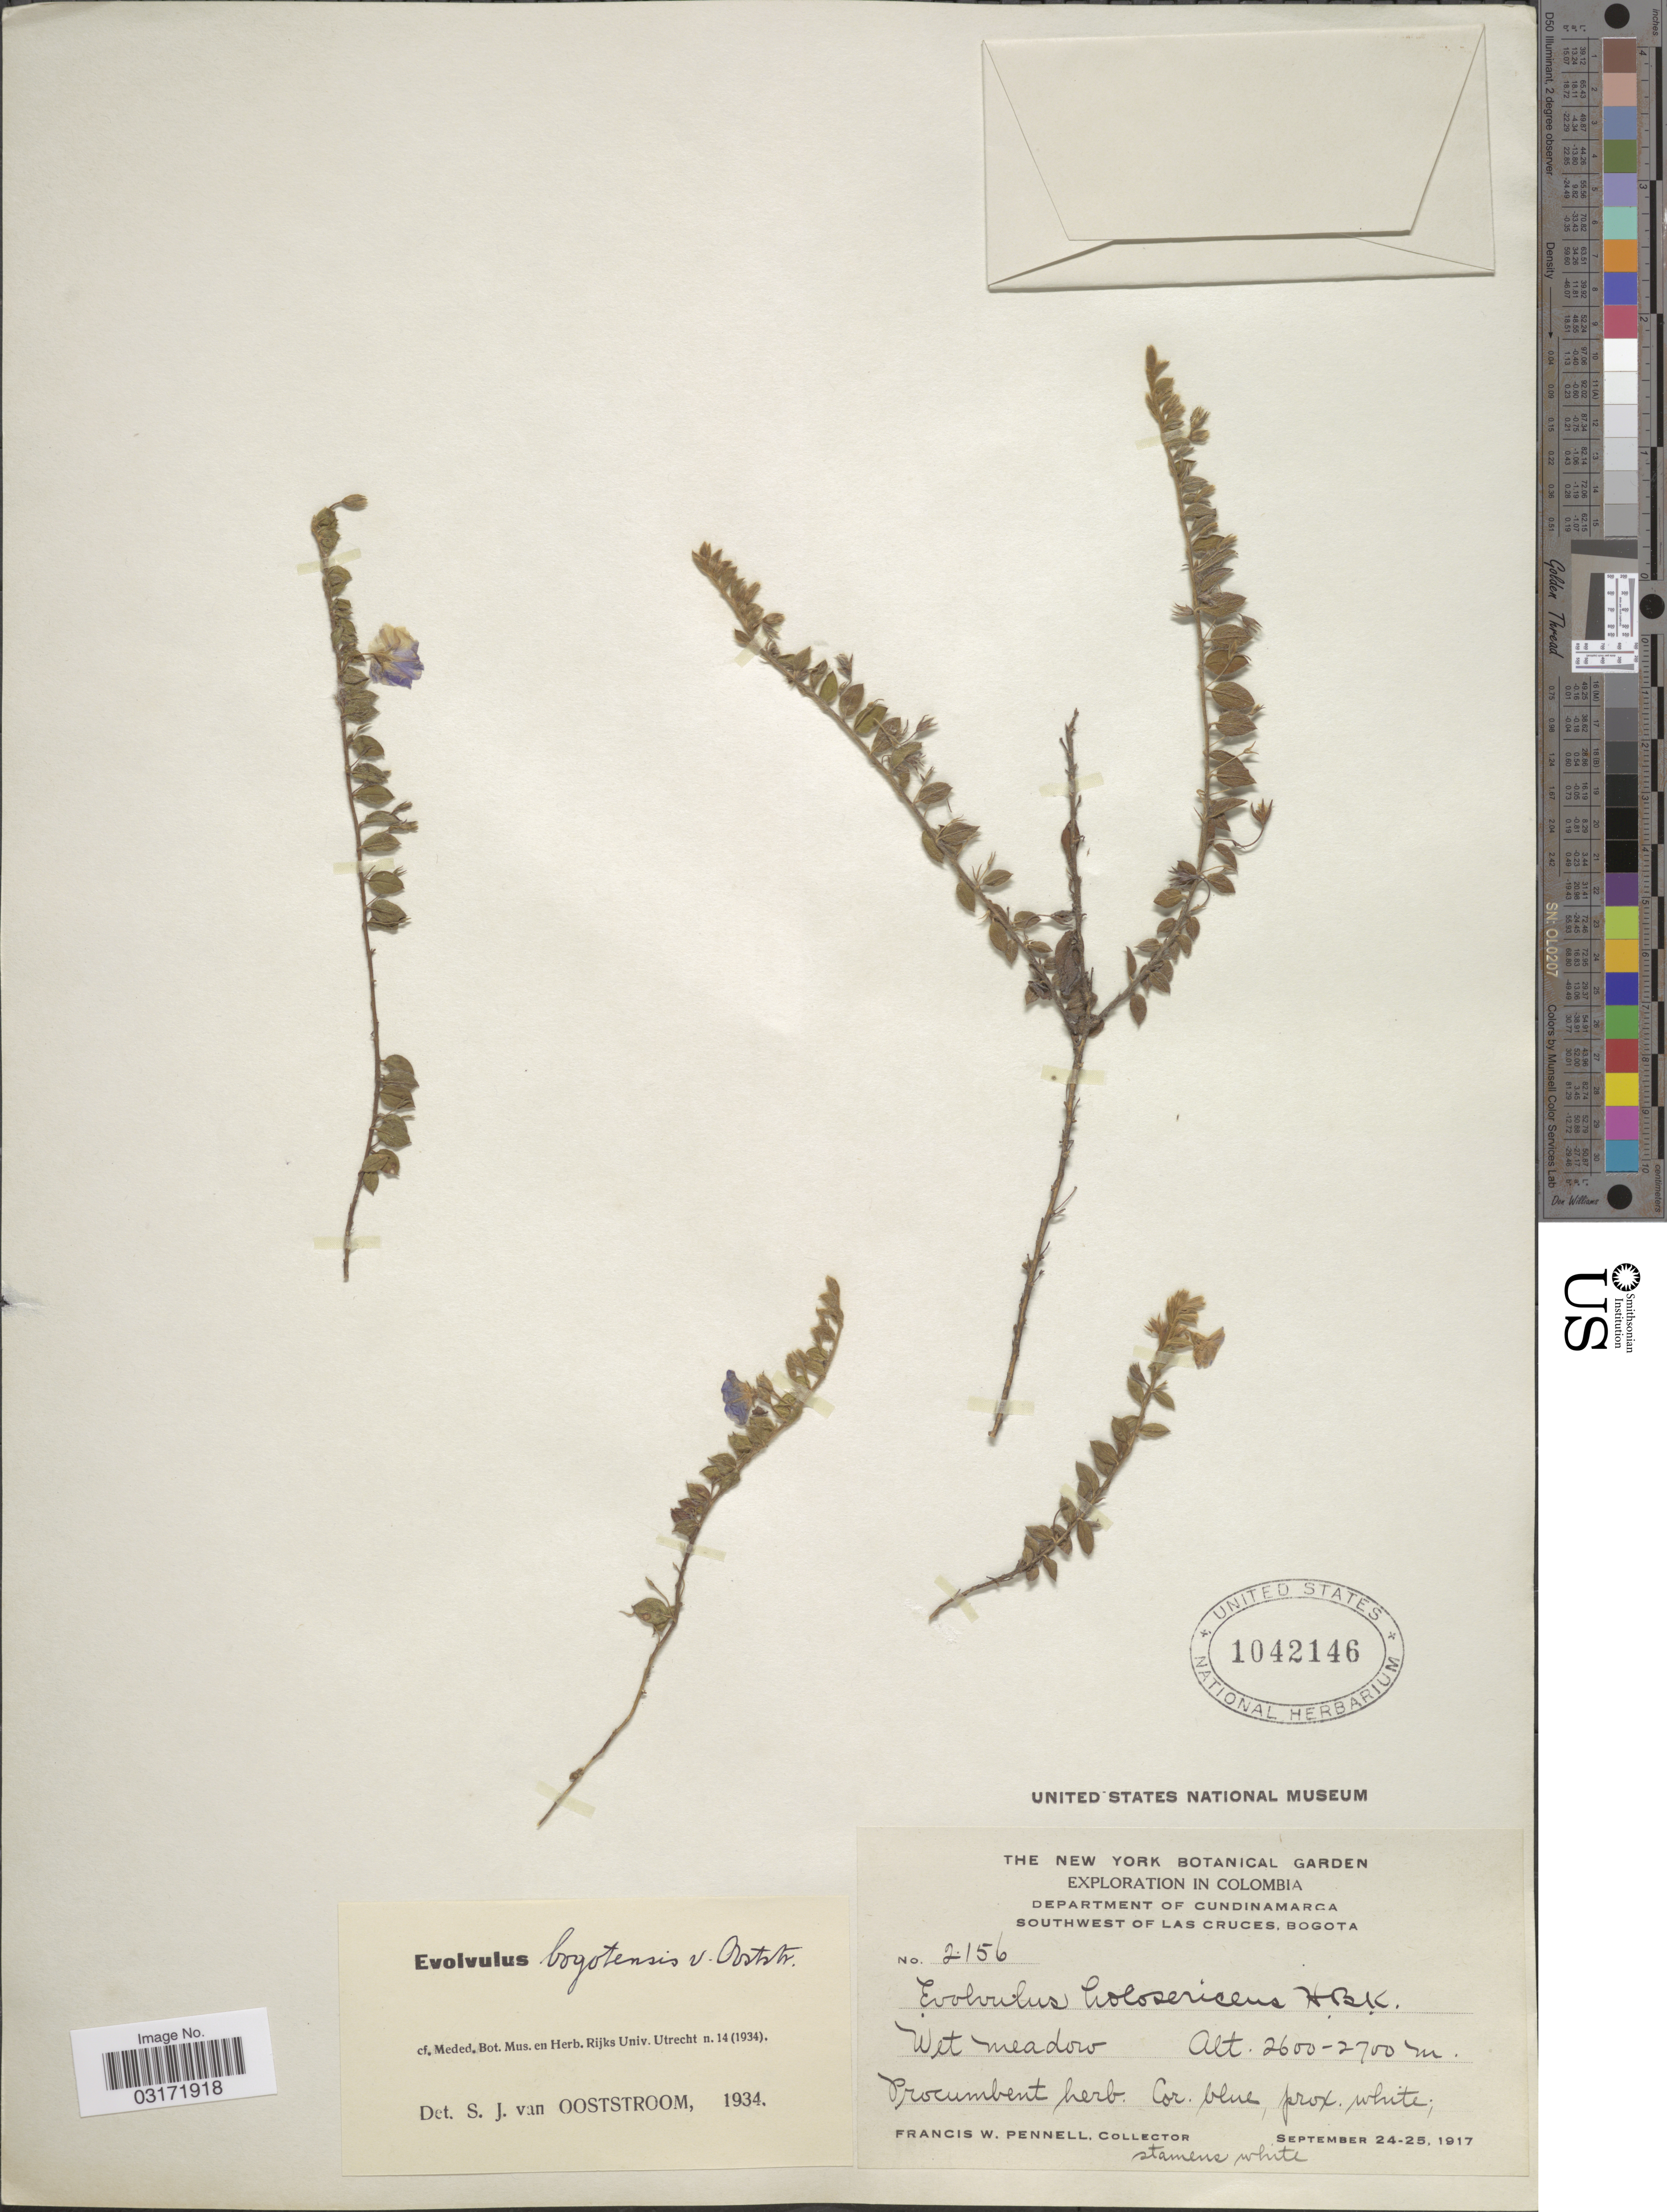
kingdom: Plantae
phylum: Tracheophyta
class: Magnoliopsida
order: Solanales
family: Convolvulaceae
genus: Evolvulus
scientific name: Evolvulus bogotensis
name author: Ooststr.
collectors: F. W. Pennell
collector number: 2156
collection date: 1917-09-24/1917-09-25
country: Colombia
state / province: Cundinamarca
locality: Department of Cundinamarca, Southwest of Las Cruces, Bogota.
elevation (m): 2600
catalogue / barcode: US 1042146